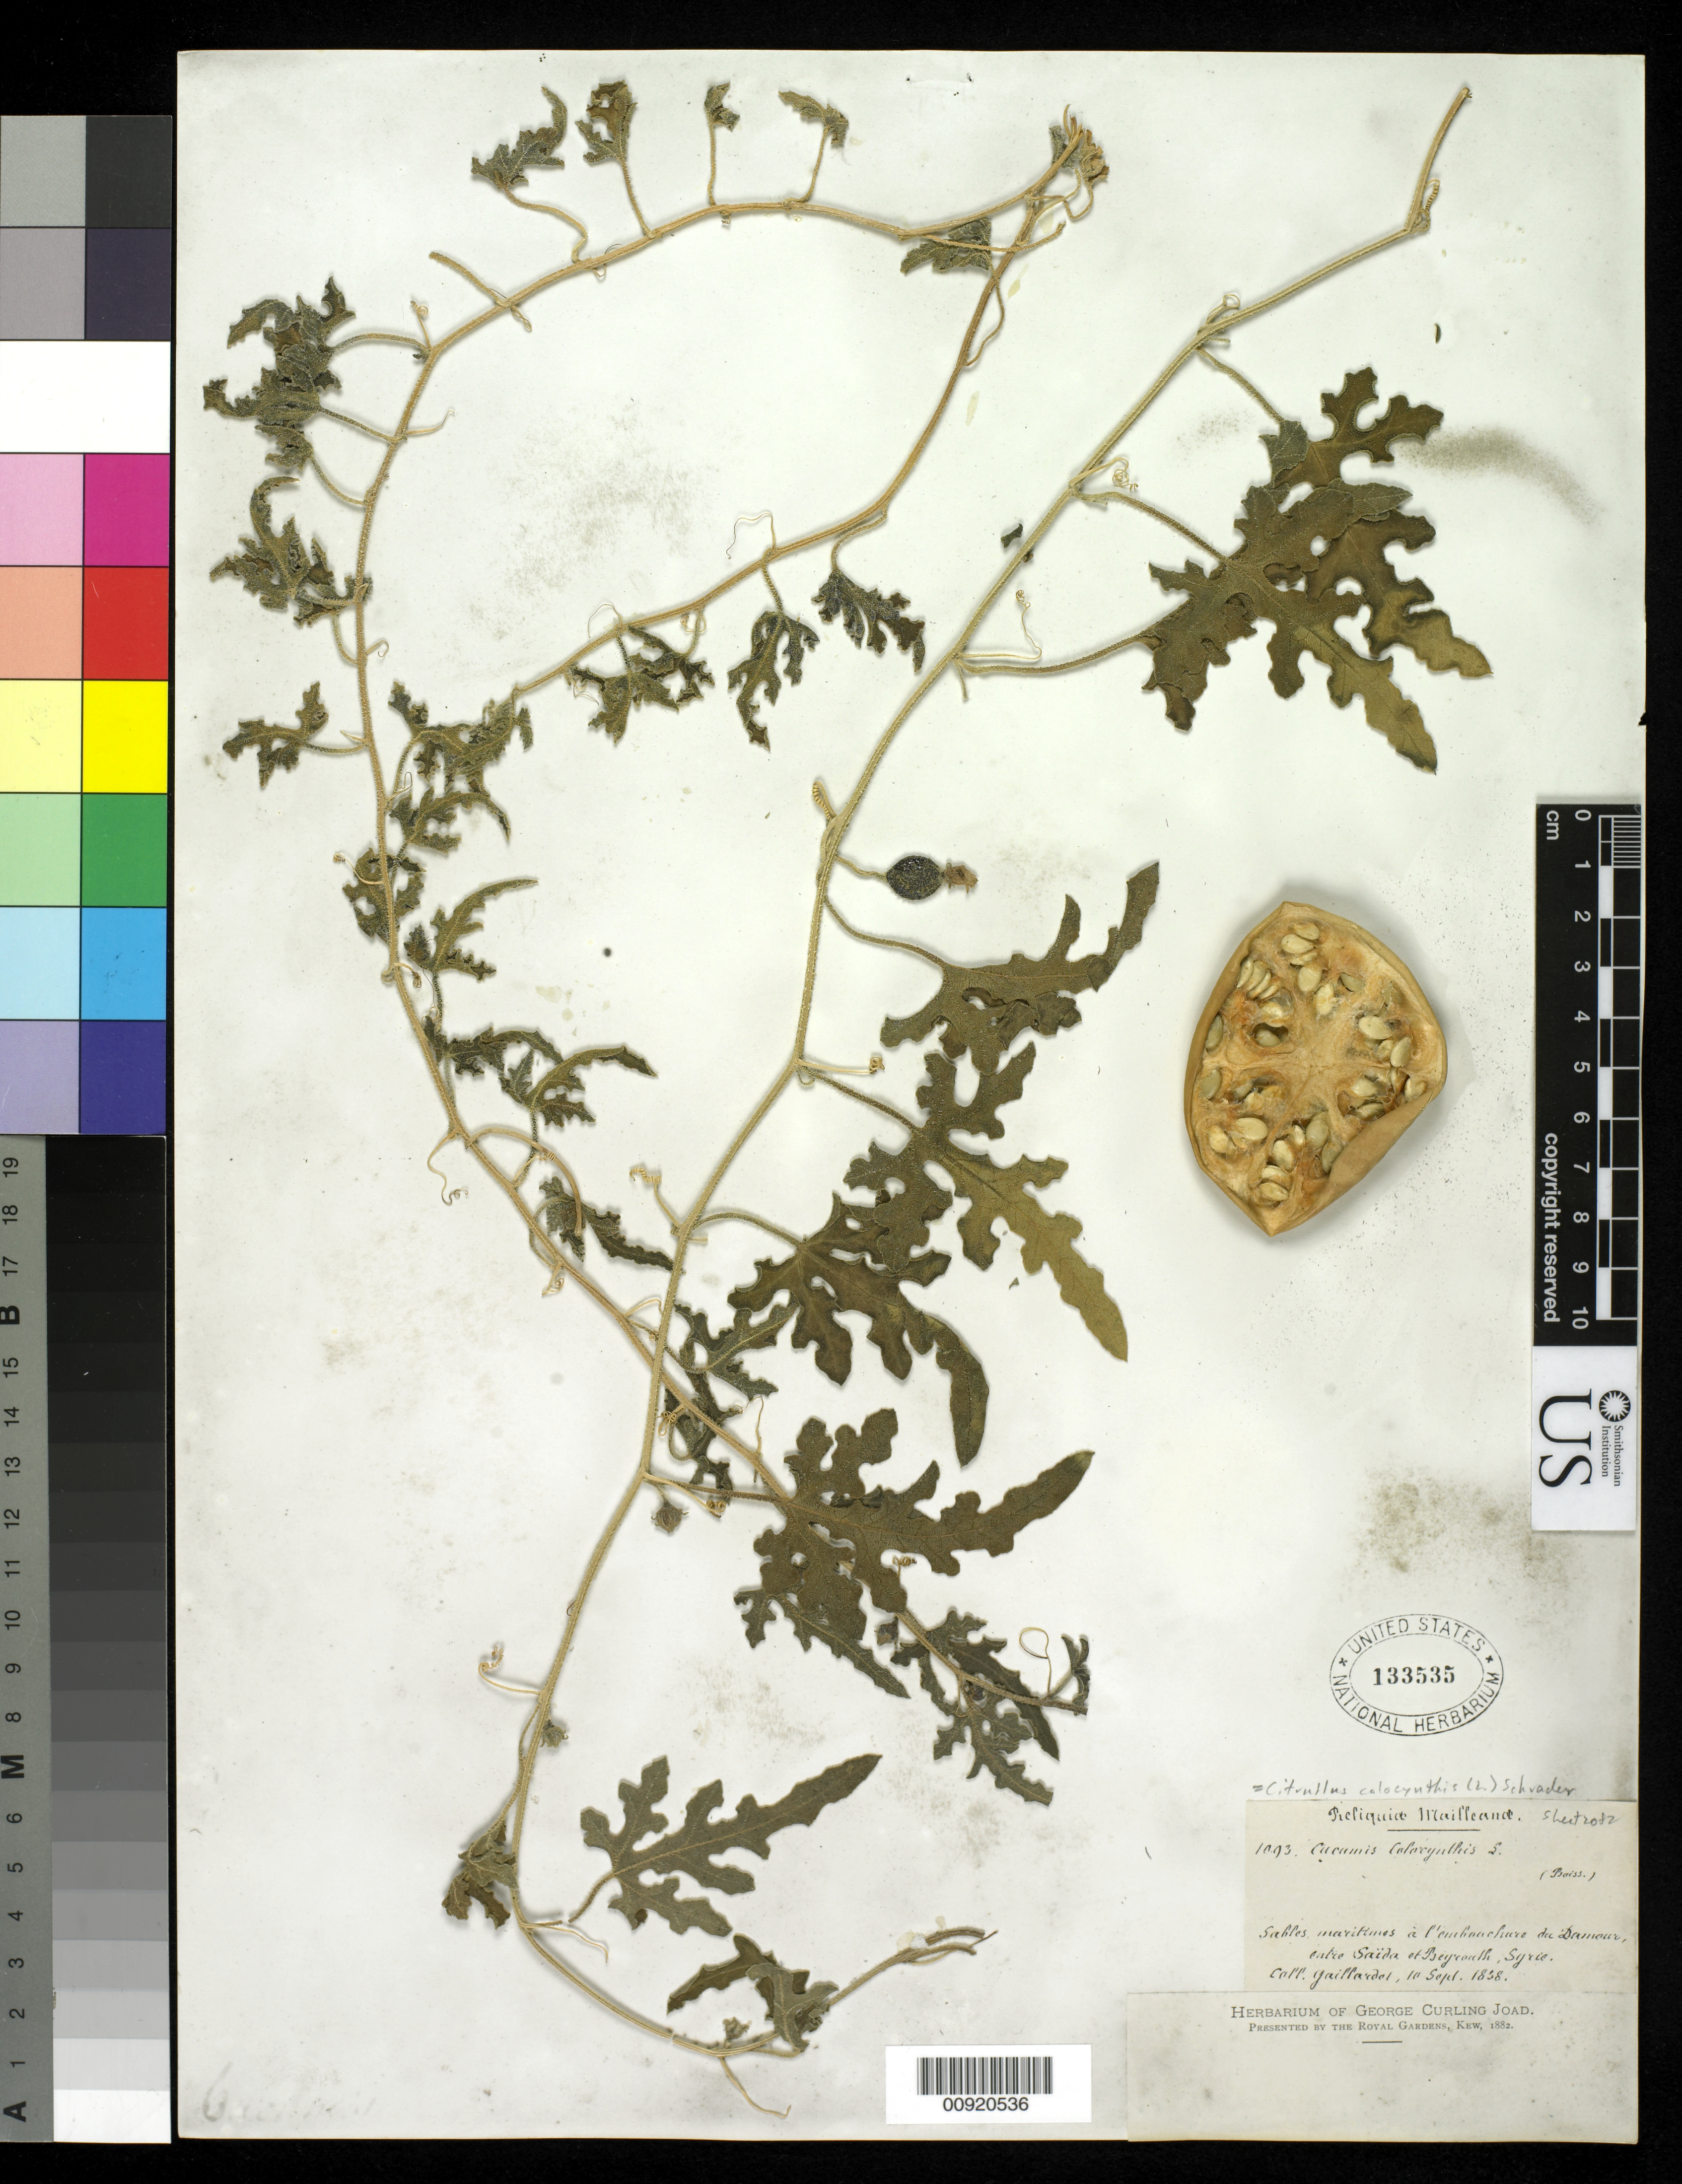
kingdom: Plantae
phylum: Tracheophyta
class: Magnoliopsida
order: Cucurbitales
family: Cucurbitaceae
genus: Citrullus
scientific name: Citrullus colocynthis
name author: (L.) Schrad.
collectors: -. Gaillardet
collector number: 1095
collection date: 1858-09-10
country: Syria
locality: Sables maritimes a l'embouchure du Damour entre Saida et Beyrouth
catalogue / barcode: US 133535